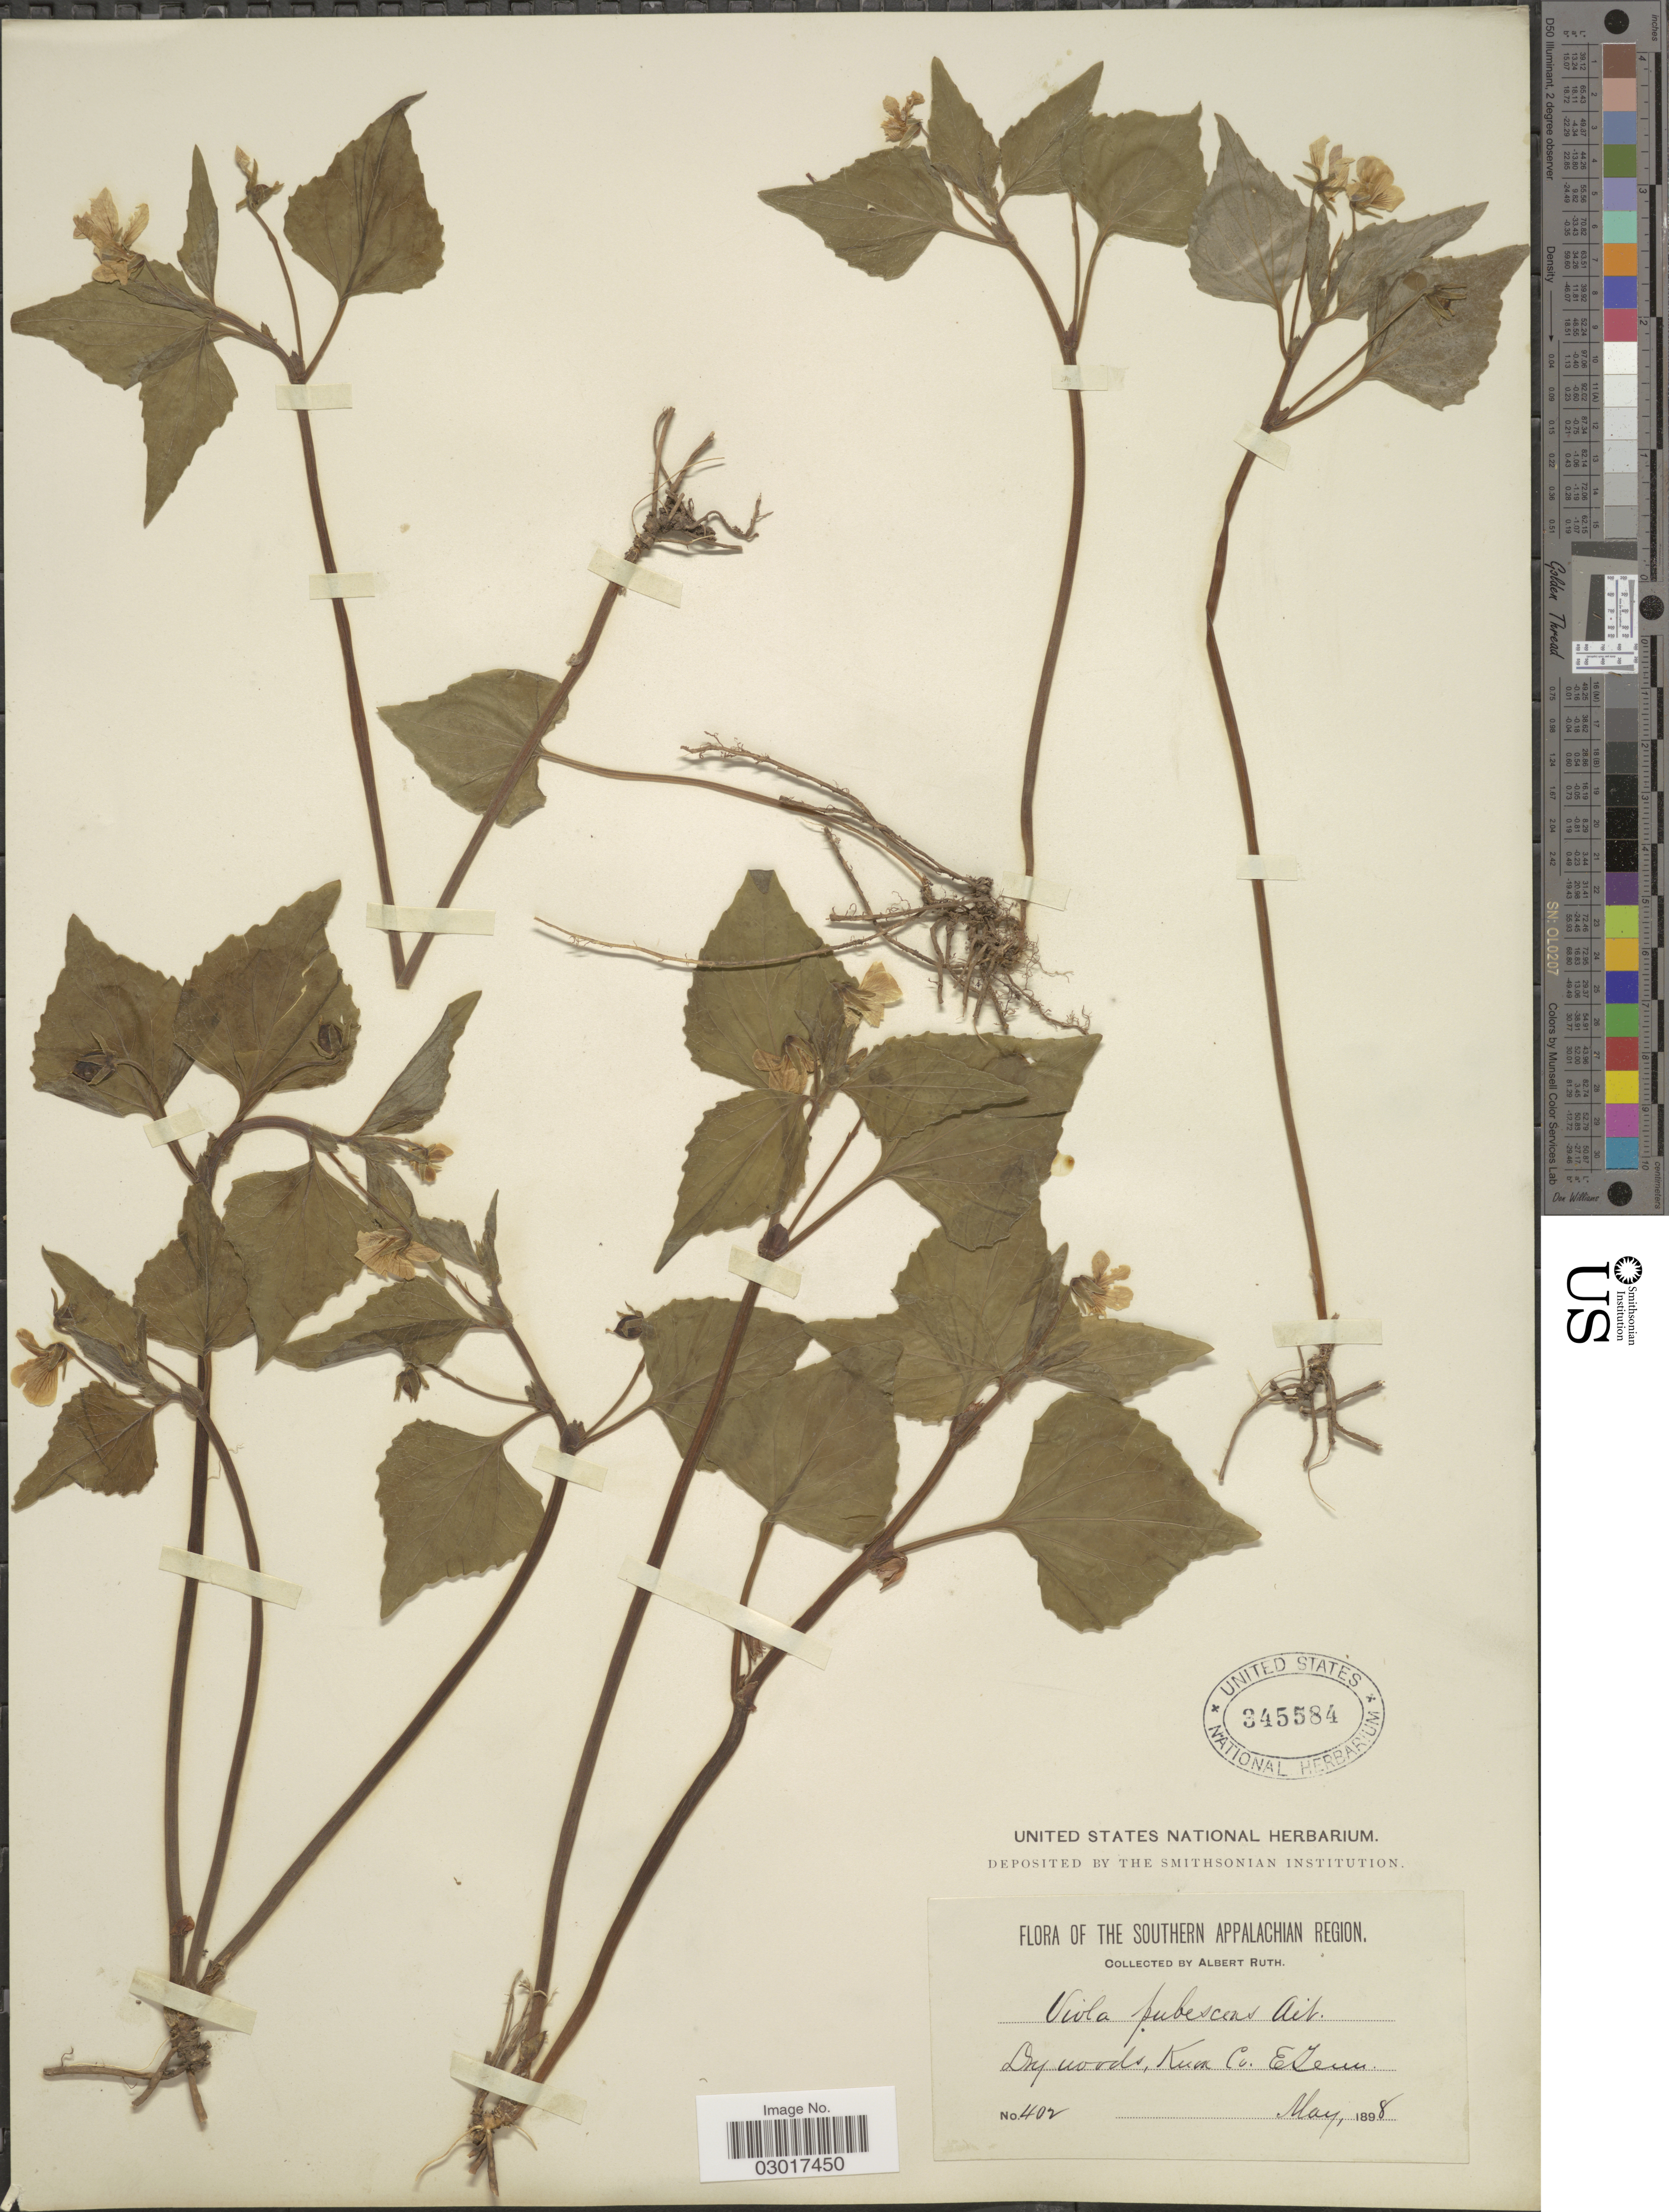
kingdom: Plantae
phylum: Tracheophyta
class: Magnoliopsida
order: Malpighiales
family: Violaceae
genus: Viola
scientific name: Viola tripartita var. glaberrima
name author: (Ging.) R.M. Harper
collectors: A. Ruth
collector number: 402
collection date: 1898-05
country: United States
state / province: Tennessee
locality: The Southern Appalchian Region, Knox Co. E. Tenn.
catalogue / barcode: US 345584